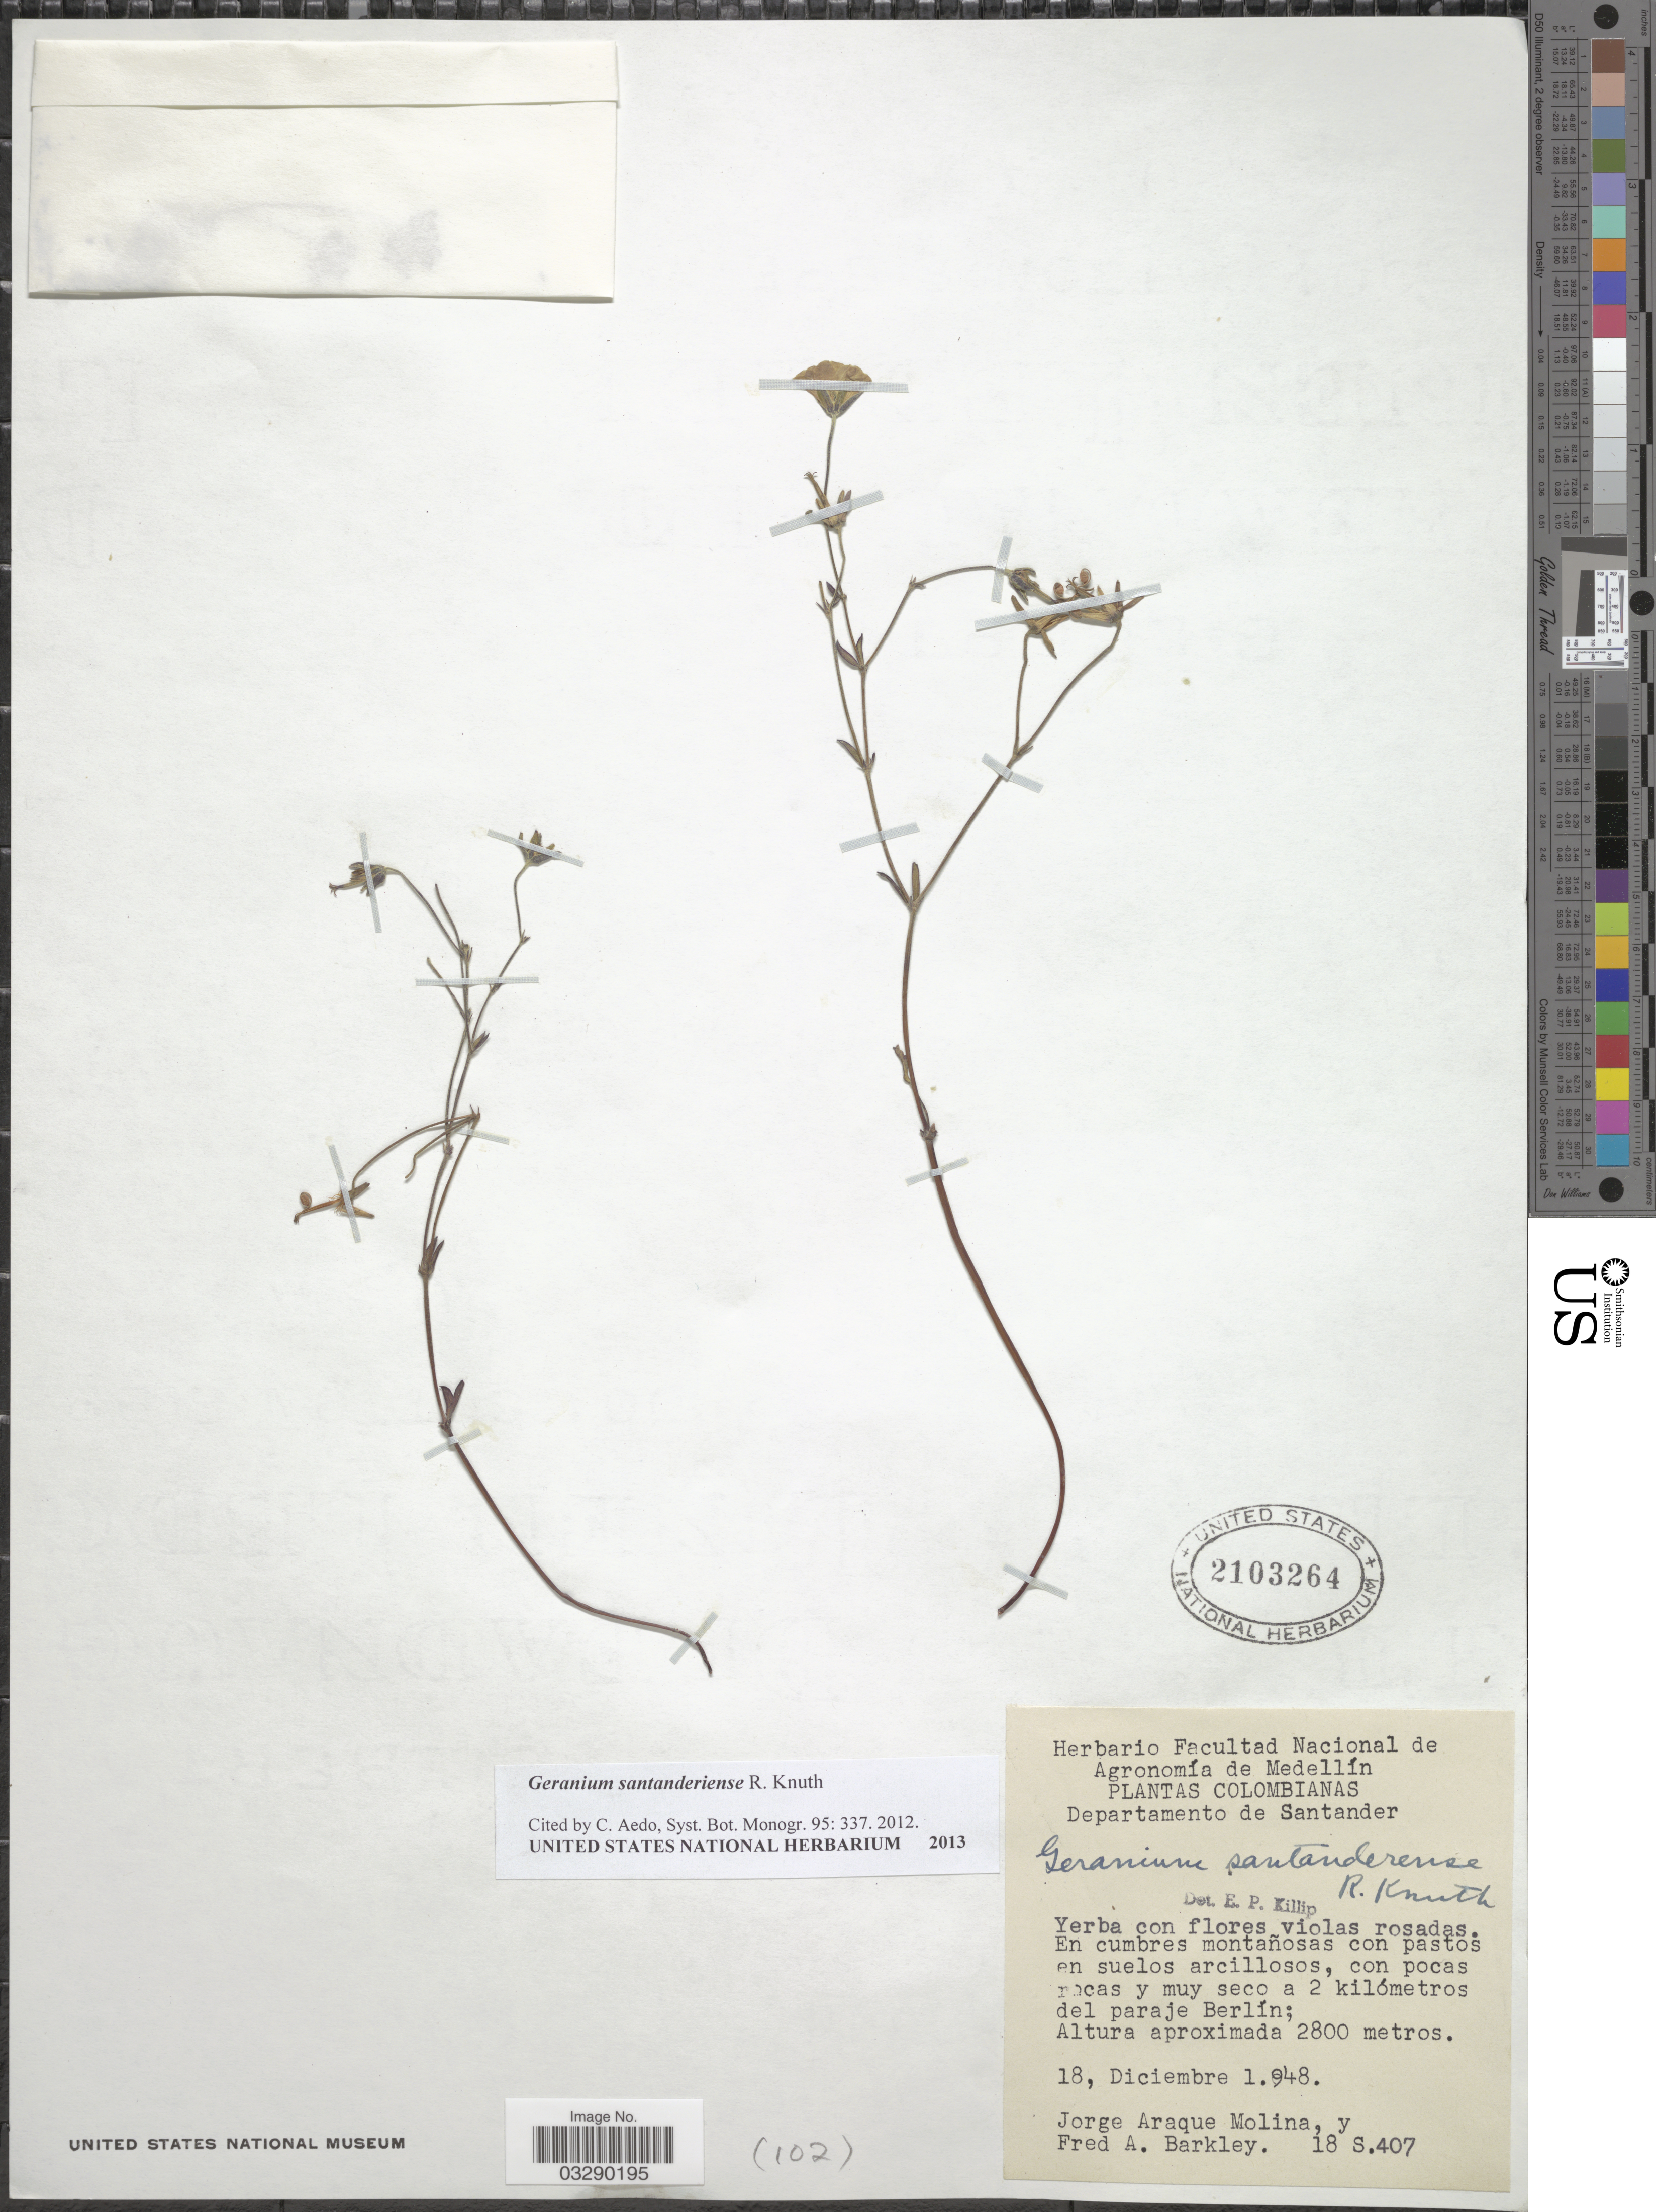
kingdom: Plantae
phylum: Tracheophyta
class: Magnoliopsida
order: Geraniales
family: Geraniaceae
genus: Geranium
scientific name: Geranium santanderiense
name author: R. Knuth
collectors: J. Araque Molina & F. A. Barkley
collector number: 18S407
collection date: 1948-12-18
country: Colombia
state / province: Santander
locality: Departamento de Santander. 2 kilómetros del paraje Berlín.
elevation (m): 2800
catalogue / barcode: US 2103264